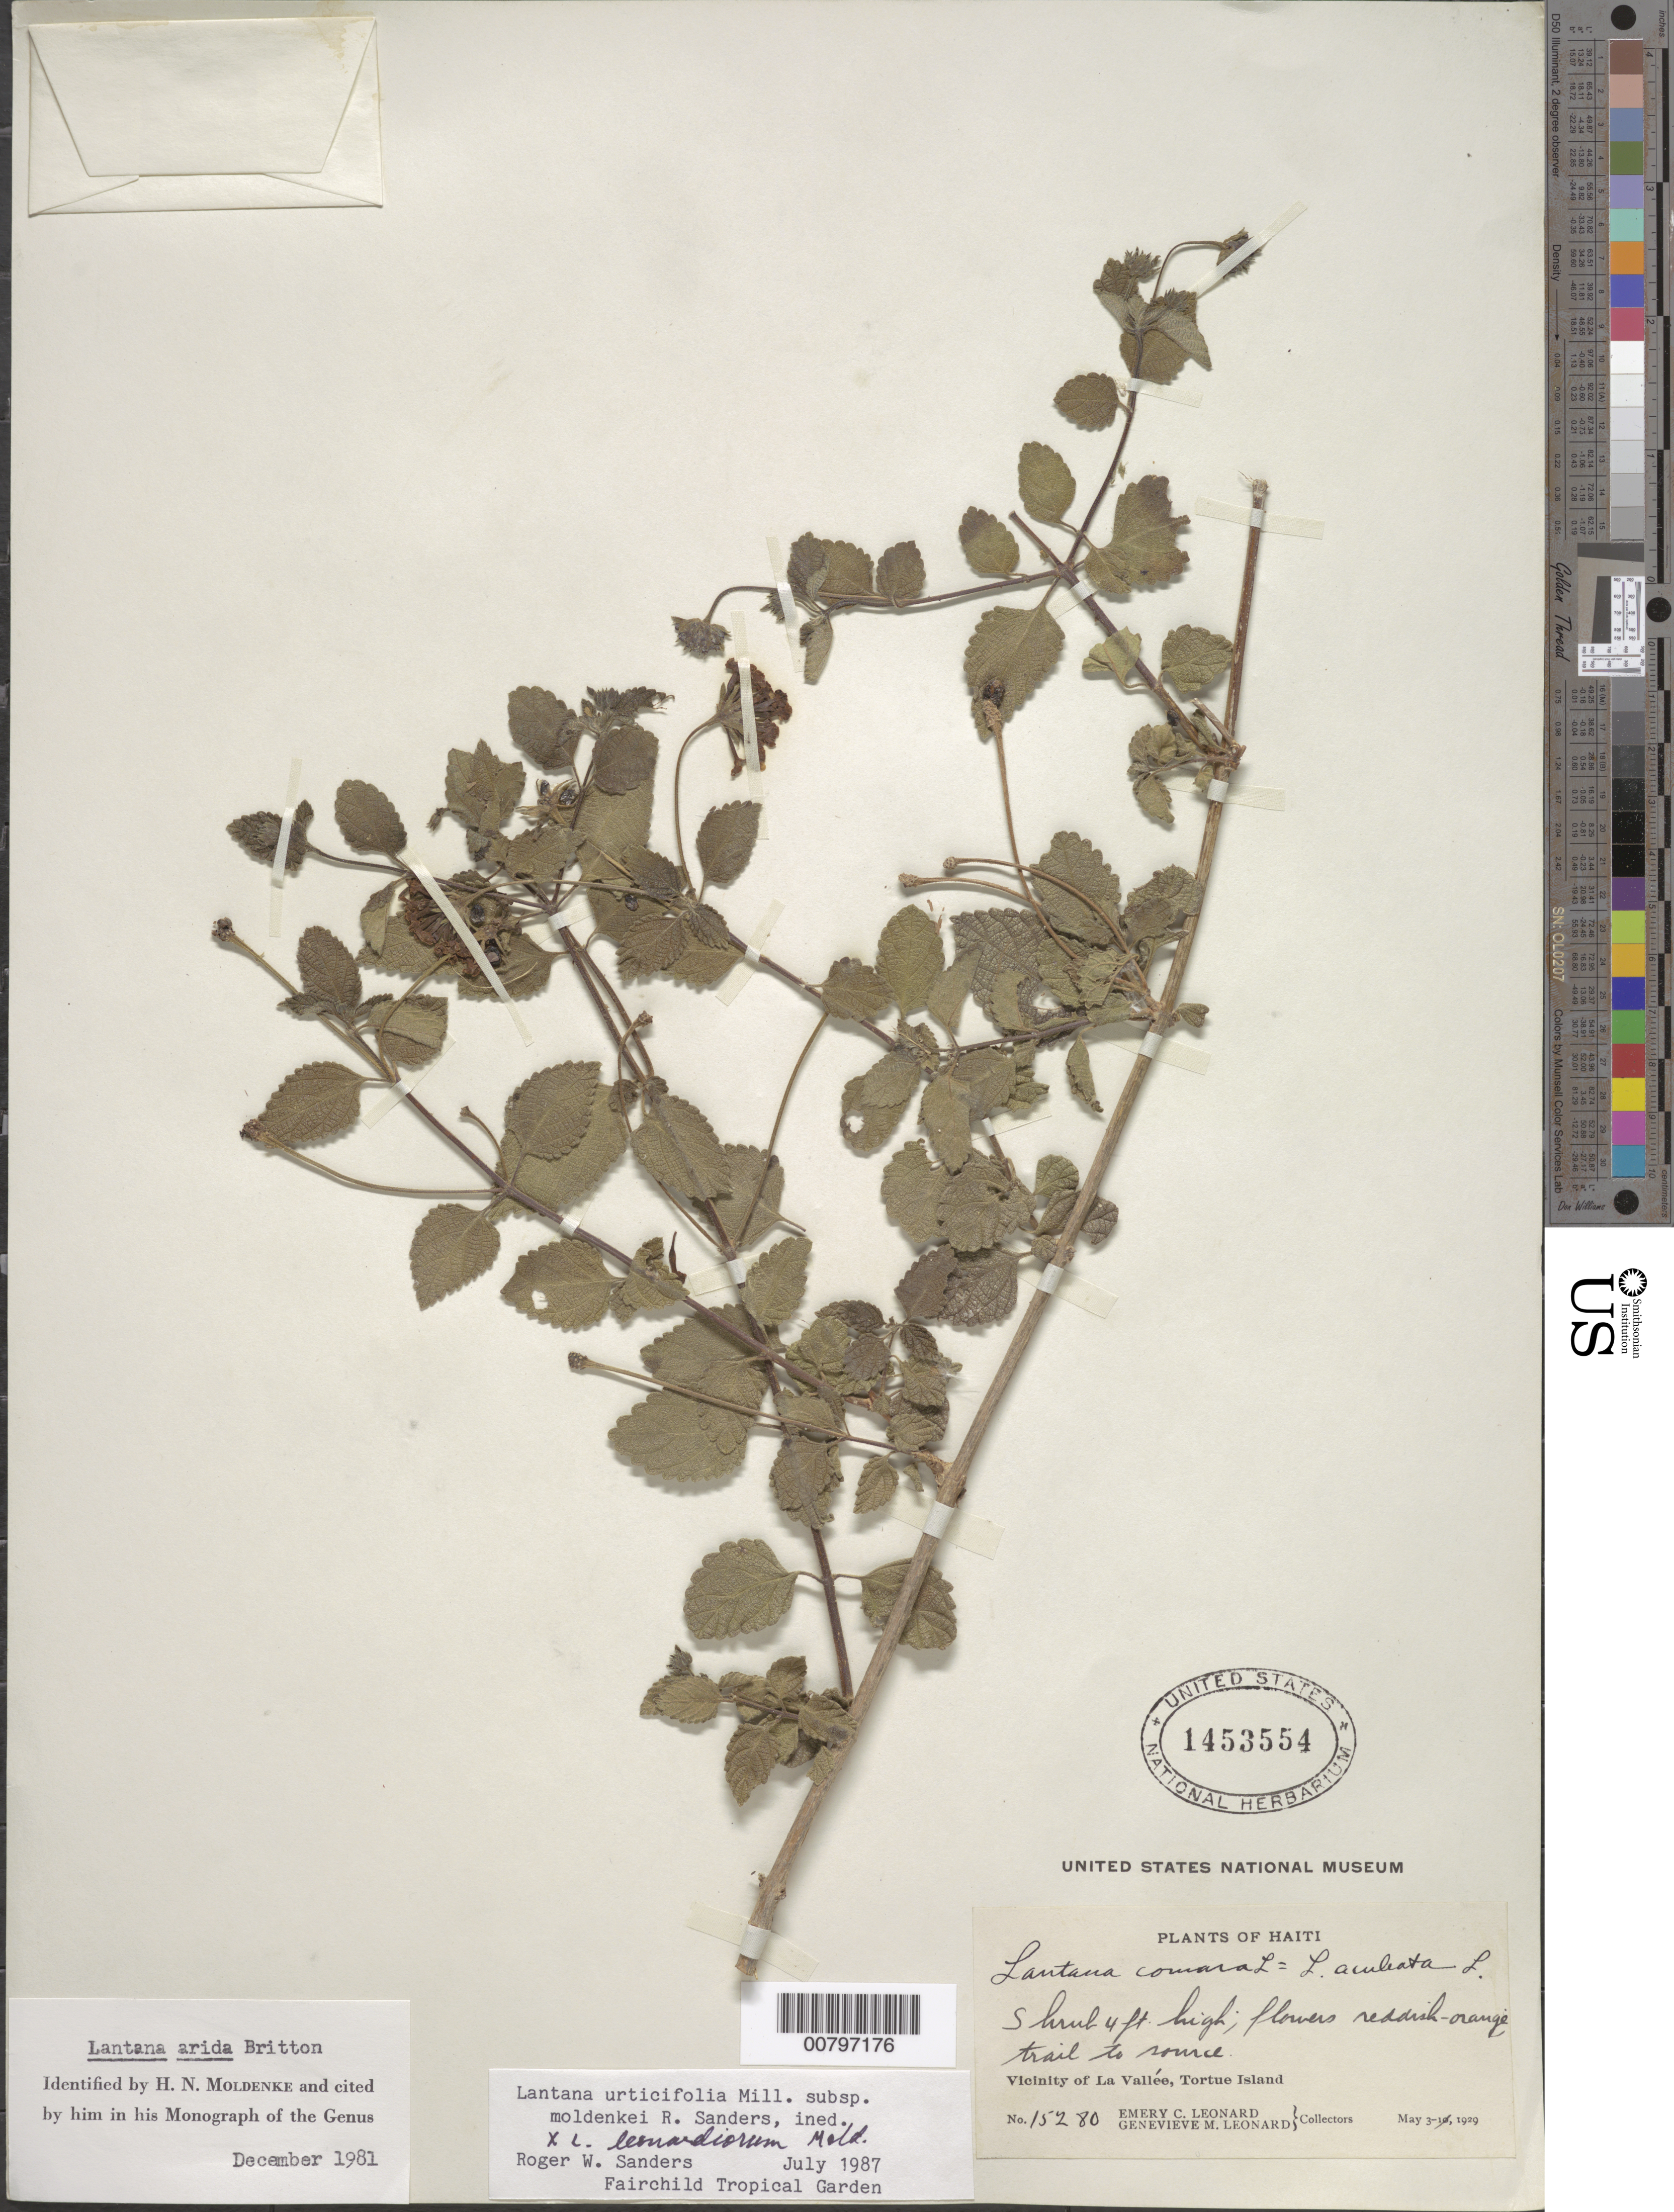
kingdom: Plantae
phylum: Tracheophyta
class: Magnoliopsida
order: Lamiales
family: Verbenaceae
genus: Lantana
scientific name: Lantana camara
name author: L.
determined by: Sanders, R. W.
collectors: E. C. Leonard & G. M. Leonard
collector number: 15280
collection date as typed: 03 May 1929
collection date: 1929-05-03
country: Haiti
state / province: Nord-Ouest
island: Île de la Tortue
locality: La Vallée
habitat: Trail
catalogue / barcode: US 1453554